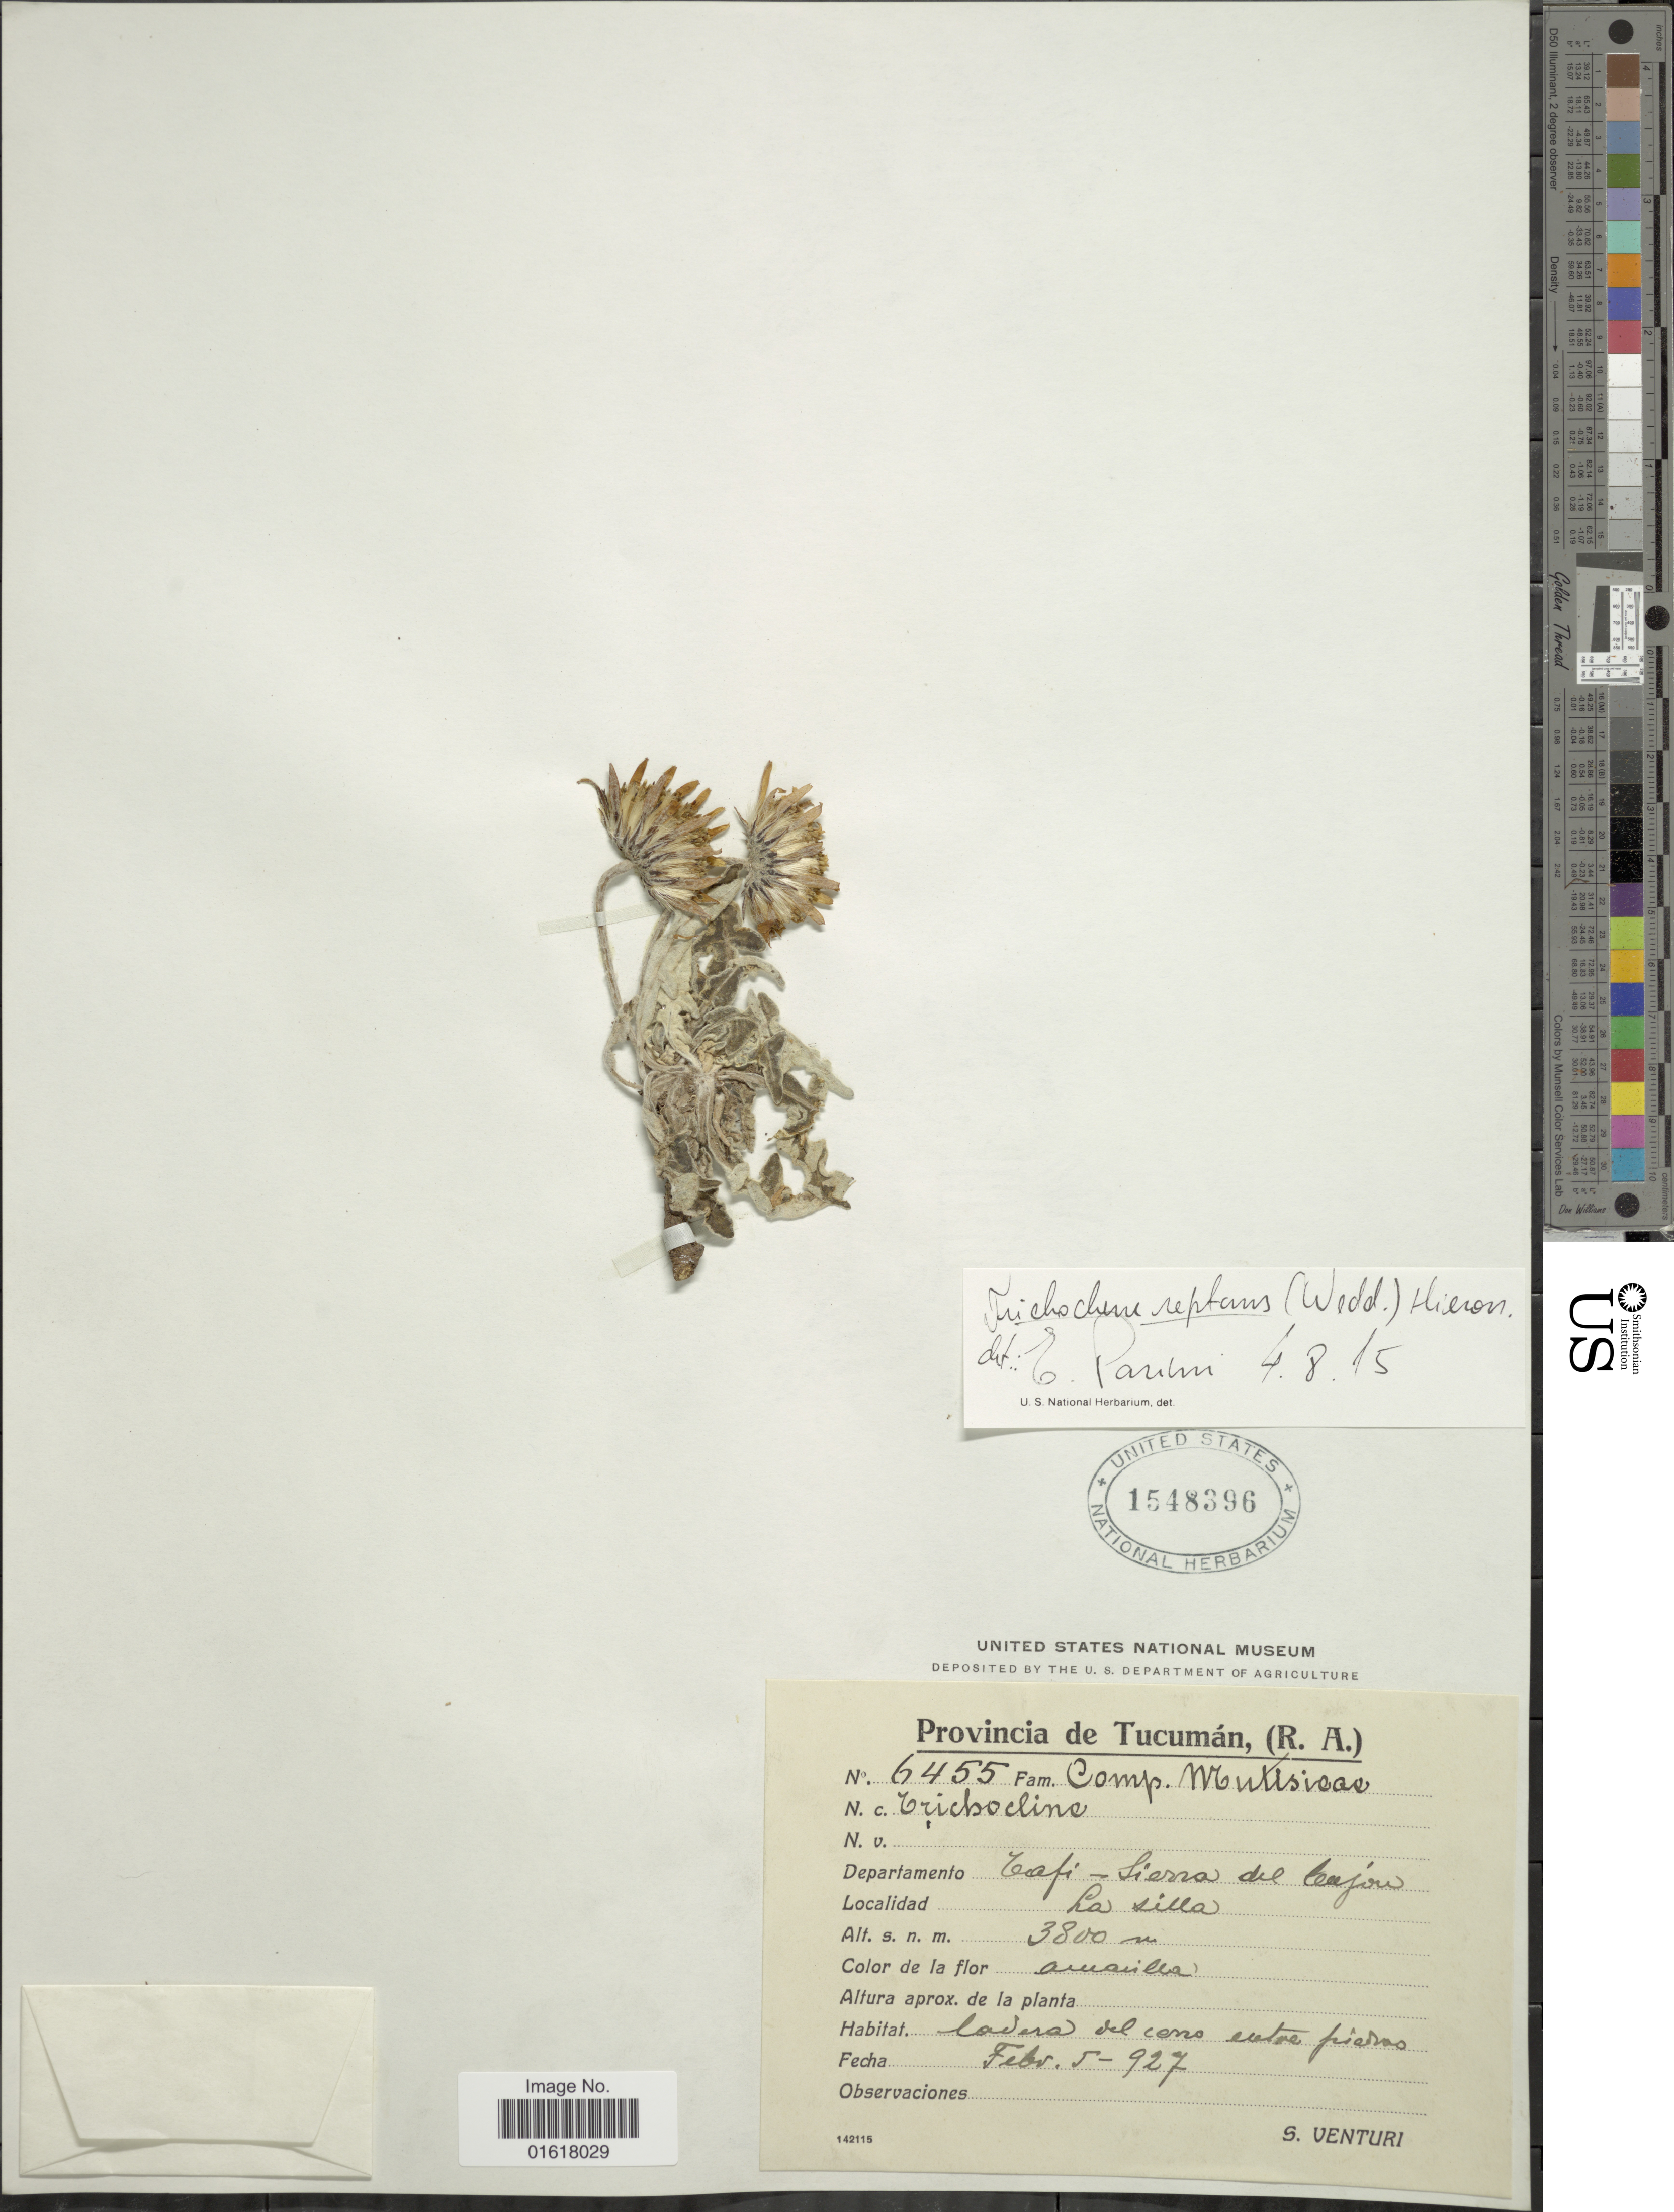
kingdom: Plantae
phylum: Tracheophyta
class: Magnoliopsida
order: Asterales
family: Asteraceae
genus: Trichocline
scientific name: Trichocline reptans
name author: (Wedd.) Hieron.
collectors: S. Venturi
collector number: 6455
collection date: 1927-02-05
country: Argentina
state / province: Tucuman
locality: Departamento Tafi - Sierra del Cajón. La silla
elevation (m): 3800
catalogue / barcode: US 1548396